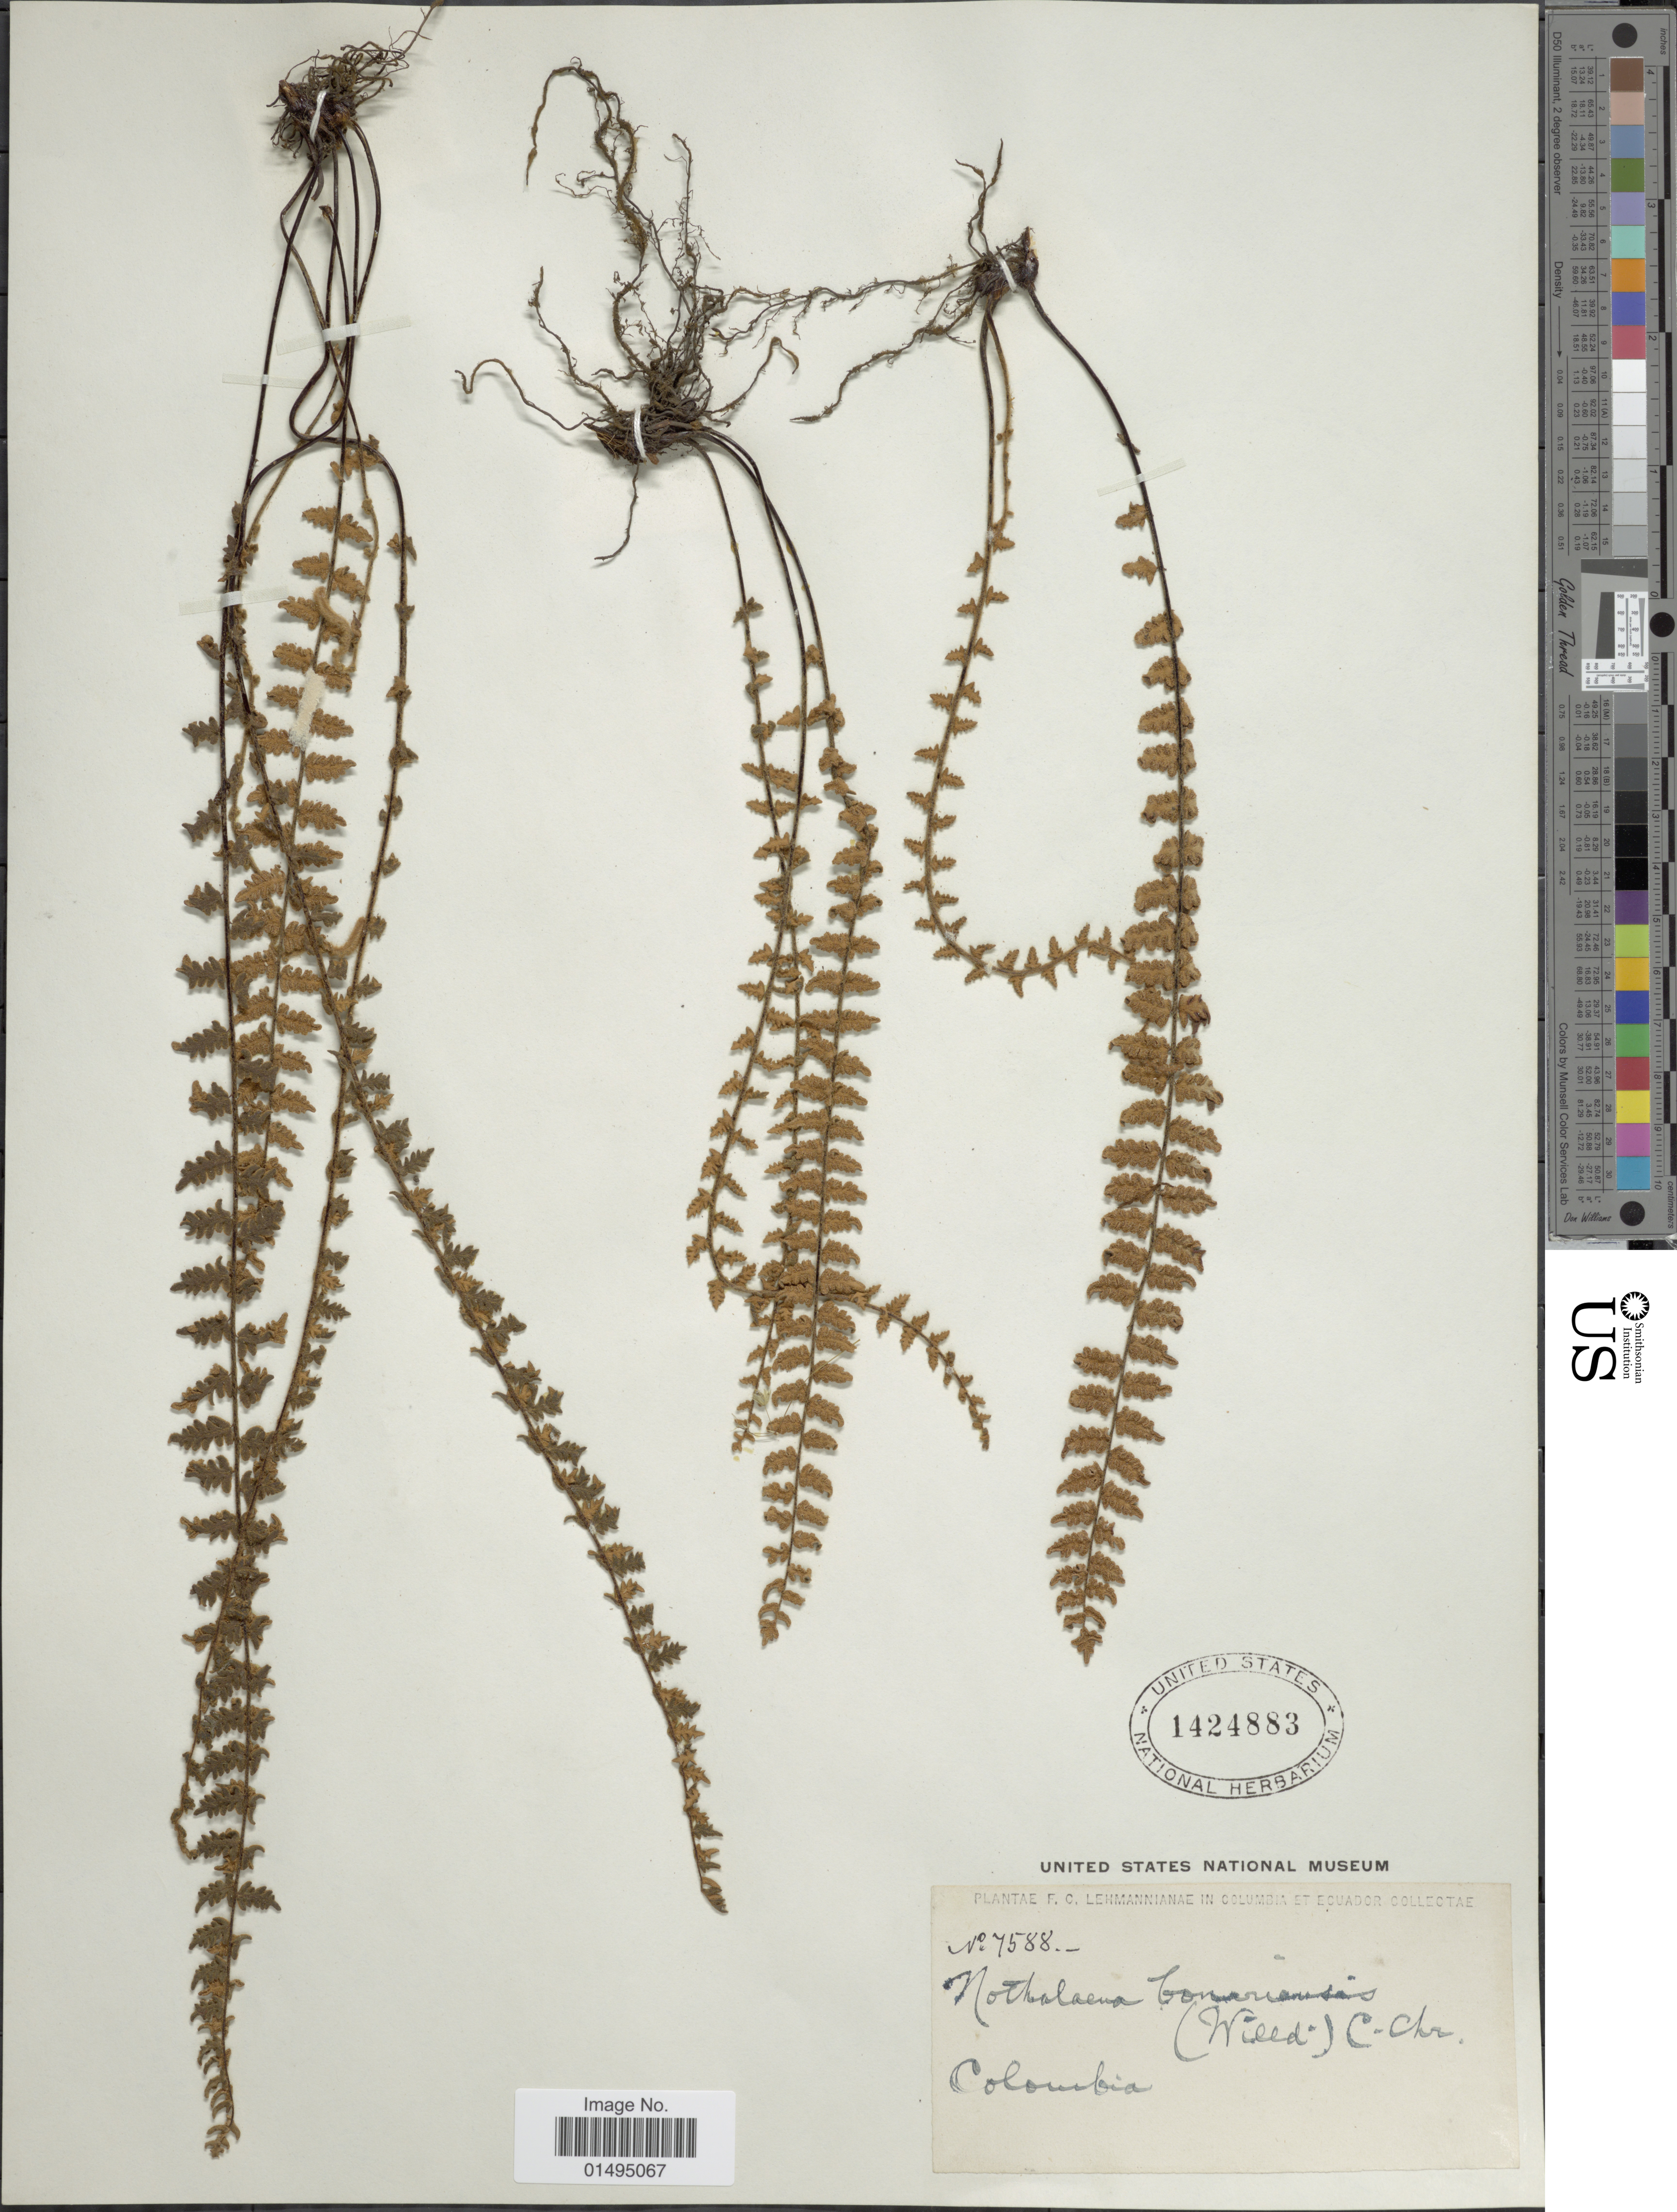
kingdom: Plantae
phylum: Tracheophyta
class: Polypodiopsida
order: Polypodiales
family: Pteridaceae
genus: Myriopteris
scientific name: Myriopteris aurea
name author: (Poir.) Grusz & Windham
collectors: F. C. Lehmann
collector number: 7588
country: Colombia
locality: Columbia et Ecuador.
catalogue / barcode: US 1424883